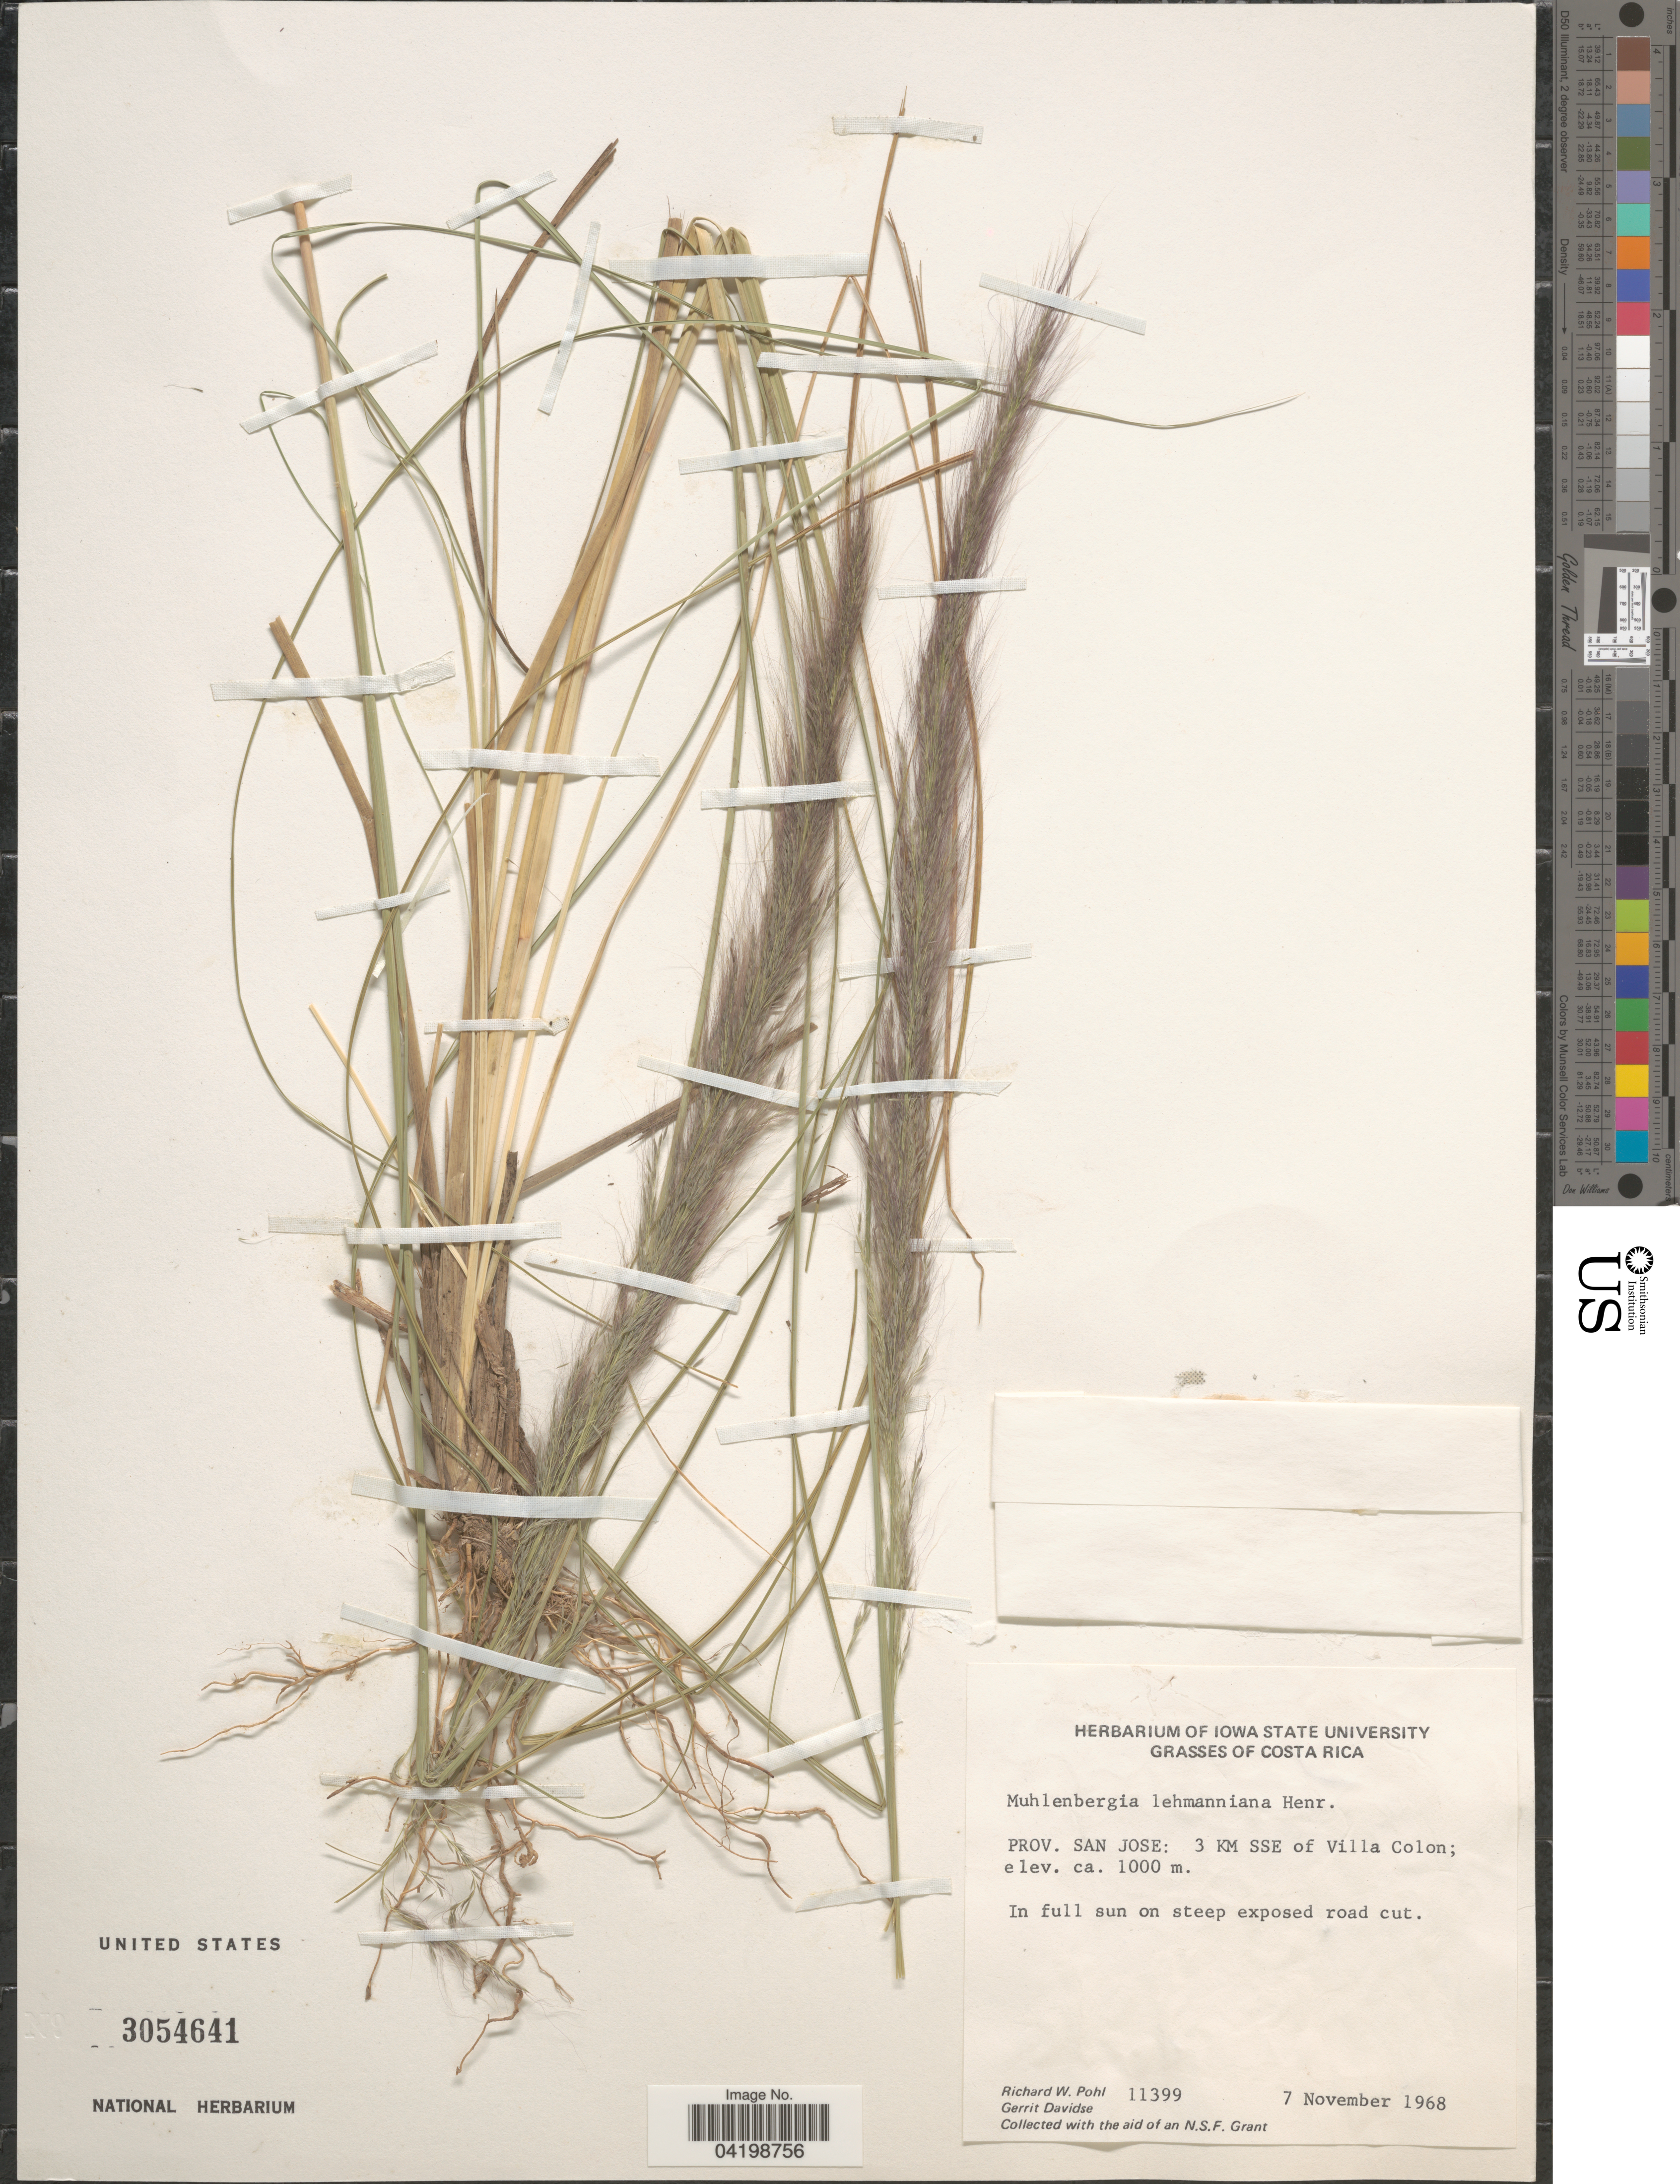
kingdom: Plantae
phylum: Tracheophyta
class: Liliopsida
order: Poales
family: Poaceae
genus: Muhlenbergia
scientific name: Muhlenbergia lehmanniana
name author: Henr.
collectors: R. W. Pohl & G. Davidse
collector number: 11399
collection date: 1968-11-07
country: Costa Rica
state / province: San José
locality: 3 km SSE of Villa Colon.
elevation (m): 1000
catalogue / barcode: US 3054641